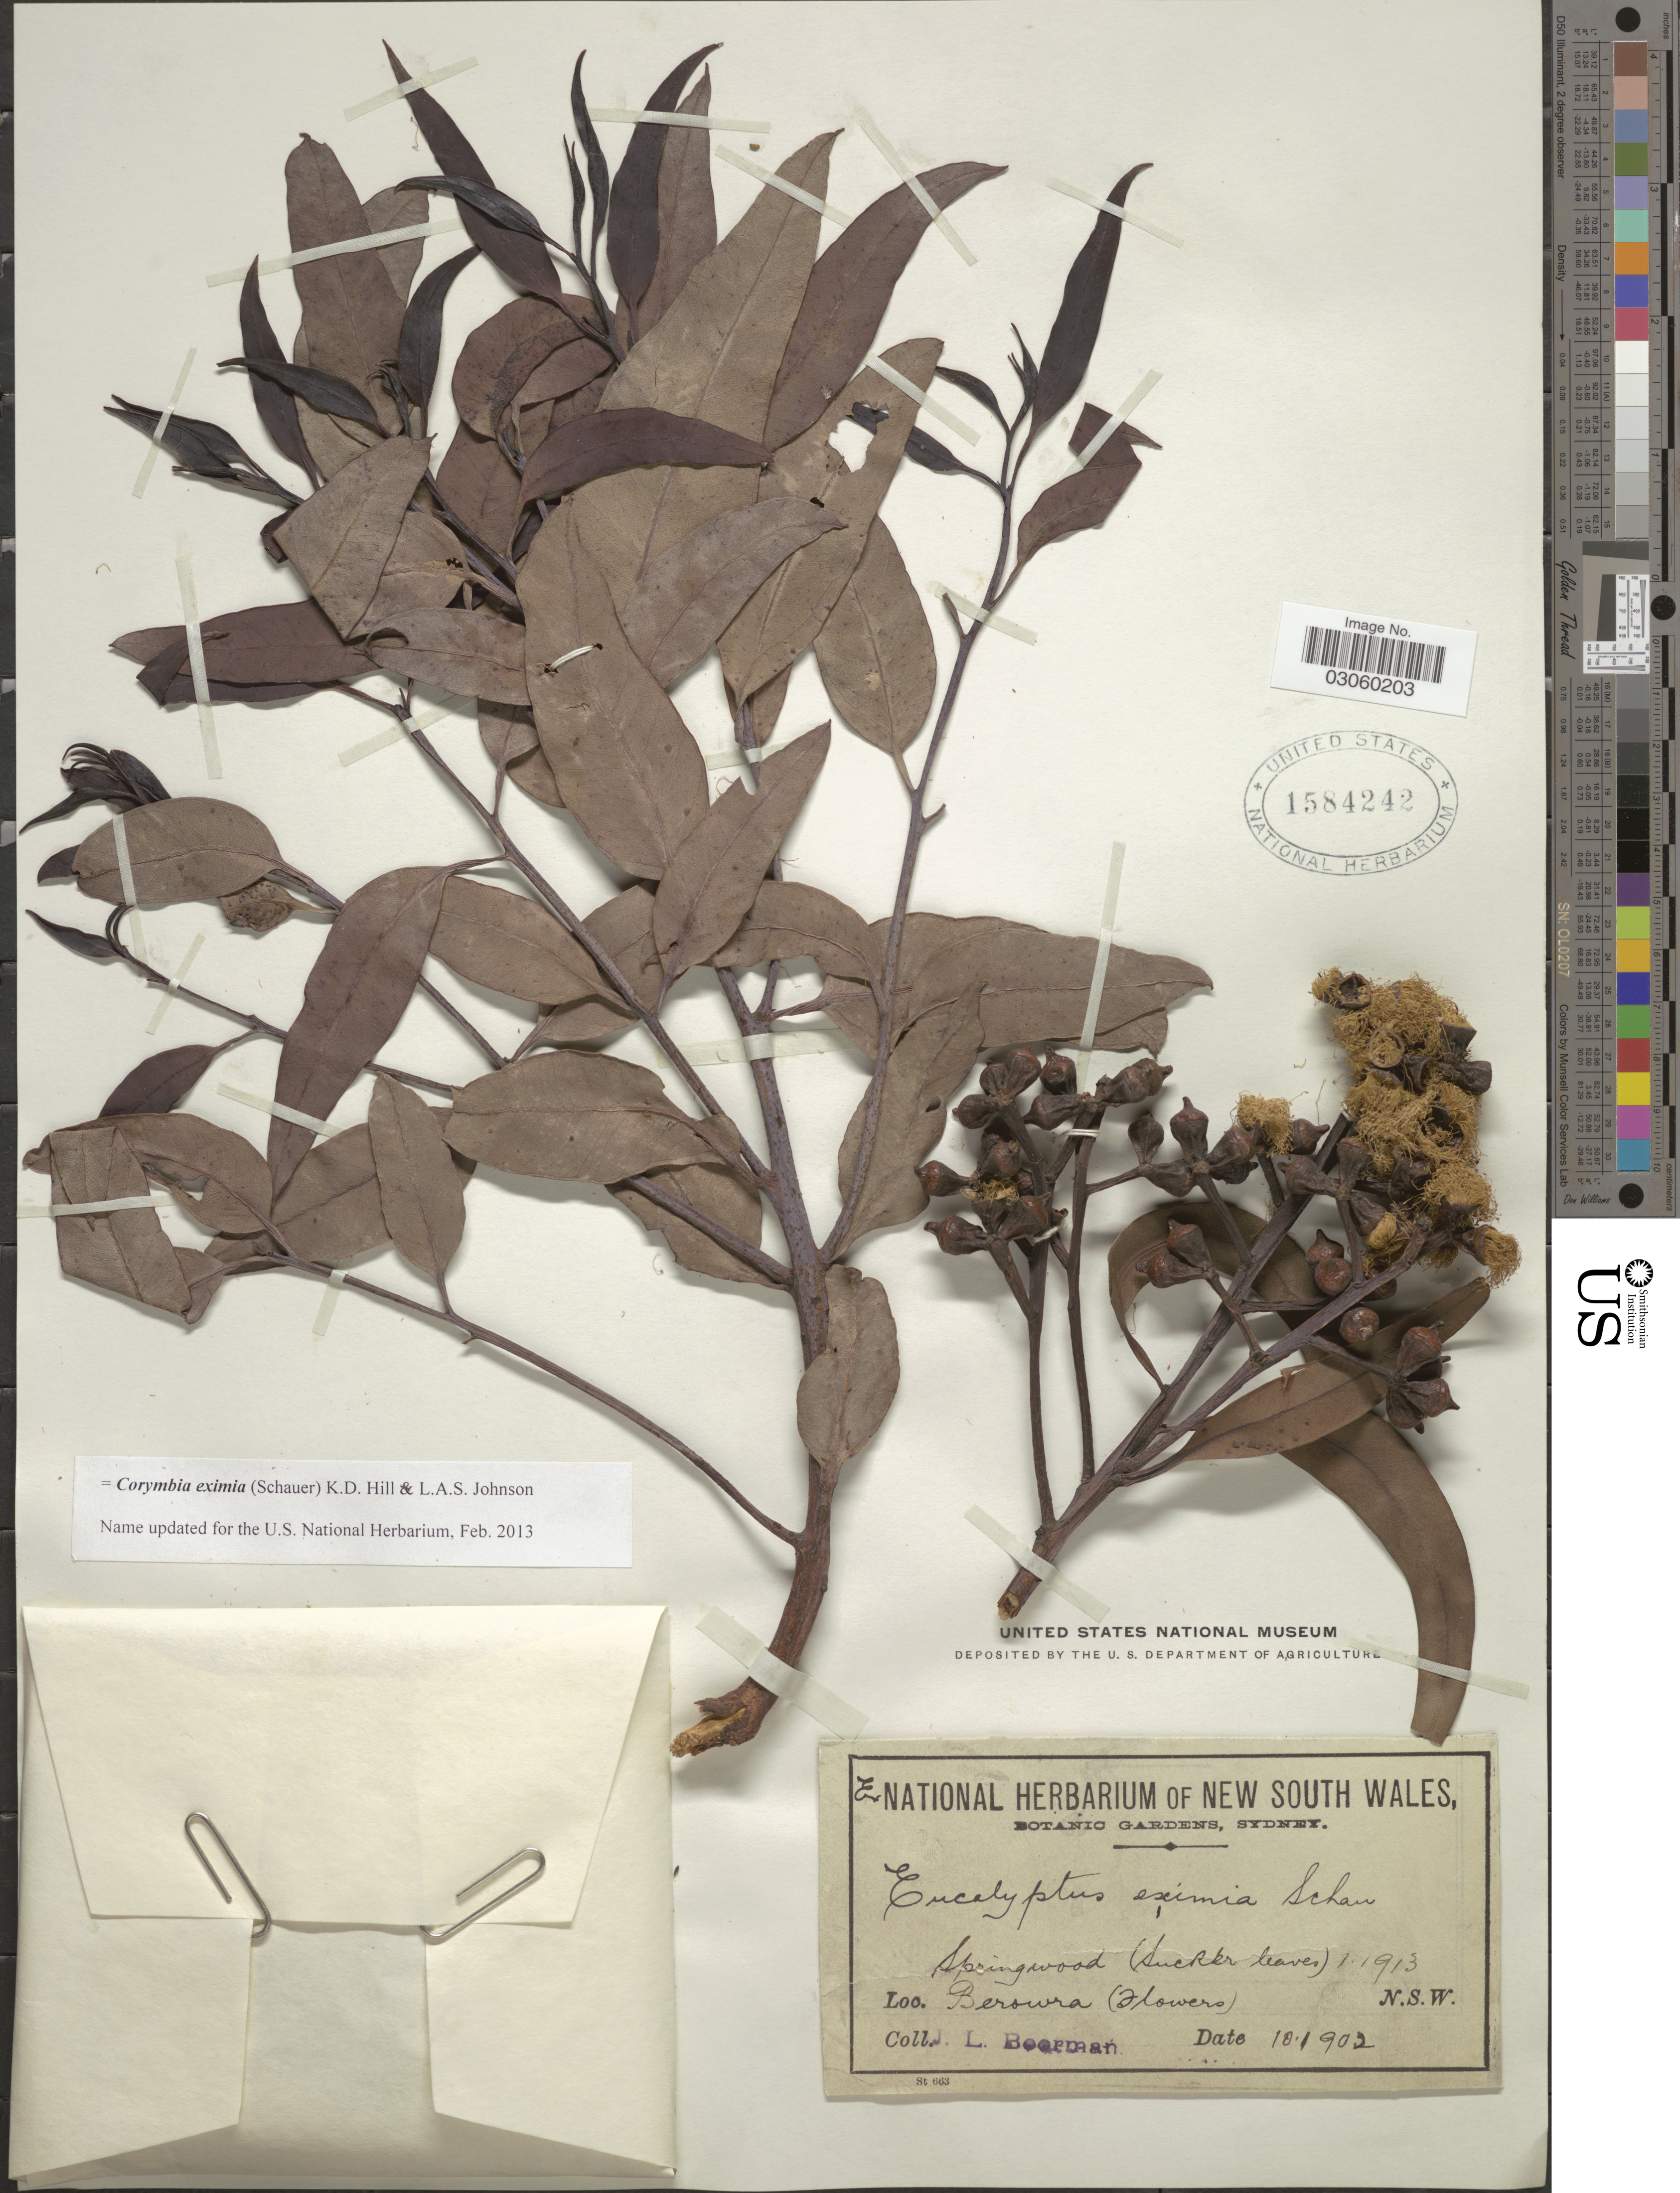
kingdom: Plantae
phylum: Tracheophyta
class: Magnoliopsida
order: Myrtales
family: Myrtaceae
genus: Corymbia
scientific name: Corymbia eximia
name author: (Schauer) K.D. Hill & L.A.S. Johnson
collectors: J. Boorman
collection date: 1902-10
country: Australia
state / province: New South Wales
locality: Berowra [unsure placement] N.S.W.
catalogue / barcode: US 1584242